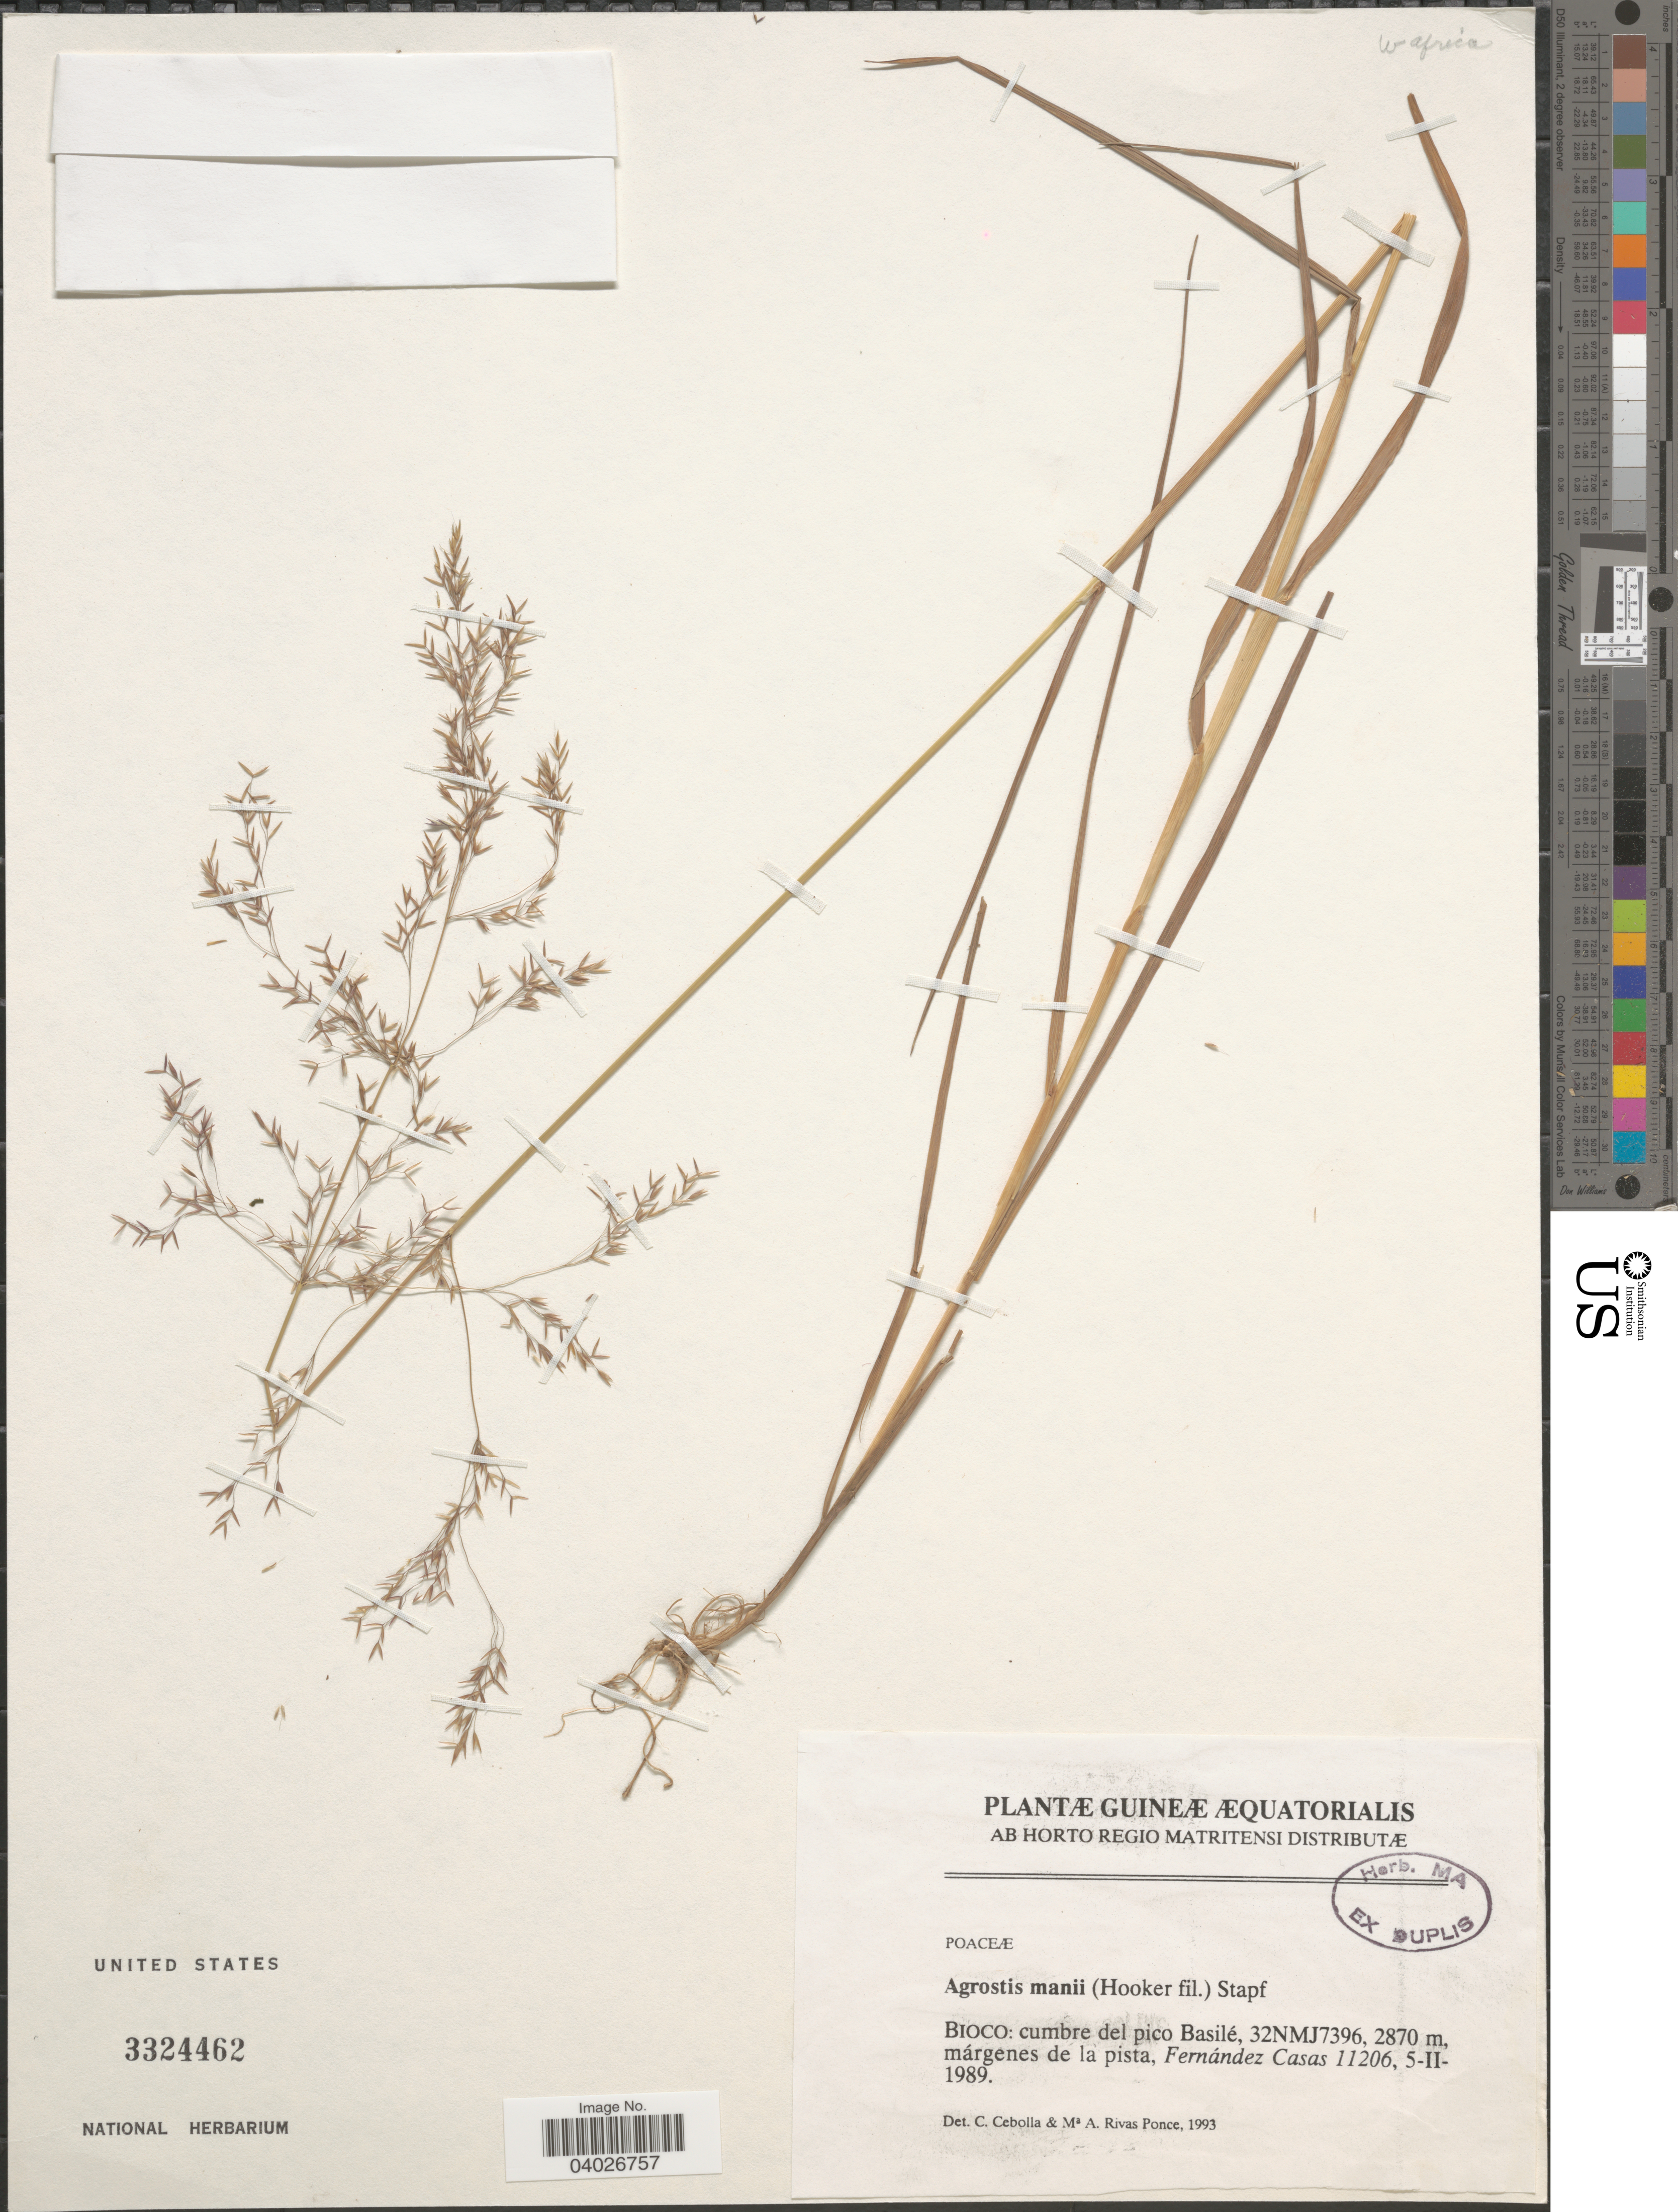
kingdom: Plantae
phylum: Tracheophyta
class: Liliopsida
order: Poales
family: Poaceae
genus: Agrostis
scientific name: Agrostis mannii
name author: (Hook. f.) Stapf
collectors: F. Casas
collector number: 11206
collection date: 1989-02-05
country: Equatorial Guinea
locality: Guineæ Æquatorialis. Bioco: cumbre del pico Basilé, 32NMJ7396.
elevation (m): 2870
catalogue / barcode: US 3324462